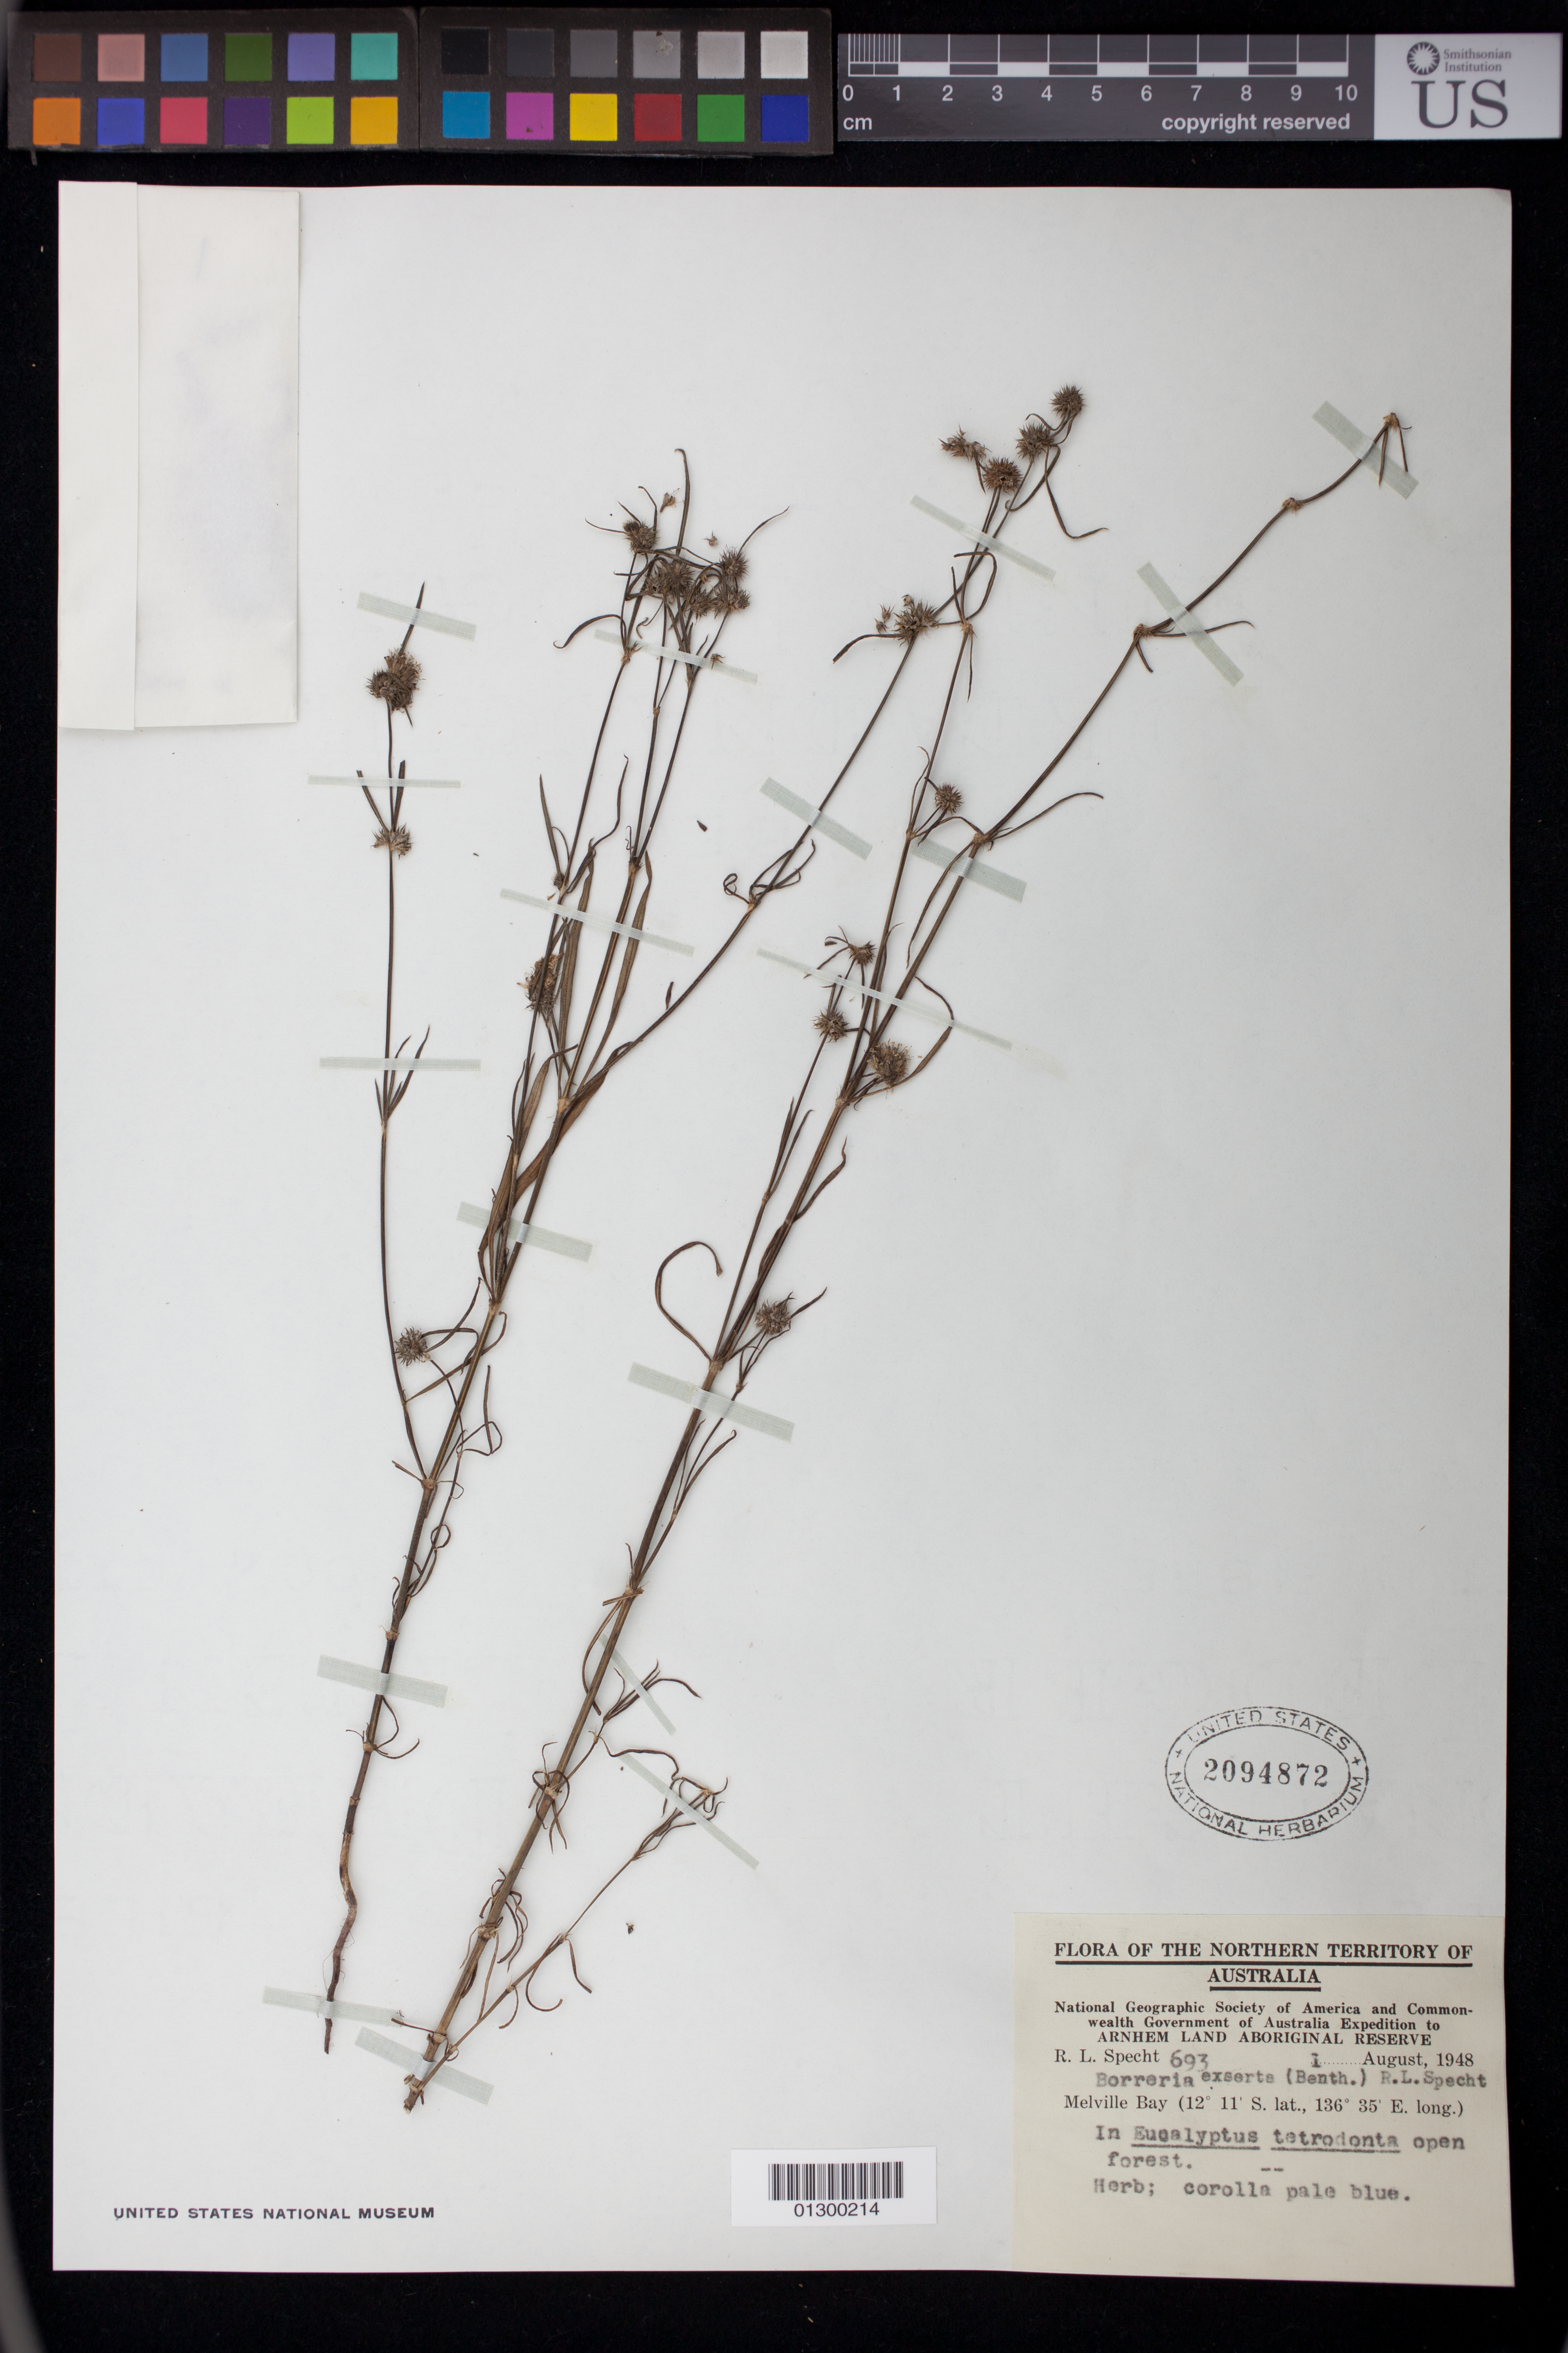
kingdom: Plantae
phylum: Tracheophyta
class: Magnoliopsida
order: Gentianales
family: Rubiaceae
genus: Borreria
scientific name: Borreria exserta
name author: K. Schum.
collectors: R. L. Specht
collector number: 693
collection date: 1948-08-01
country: Australia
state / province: Northern Territory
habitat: In Eucalyptus tetrodonta open forest.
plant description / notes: Herb; corolla pale blue.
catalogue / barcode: US 2094872